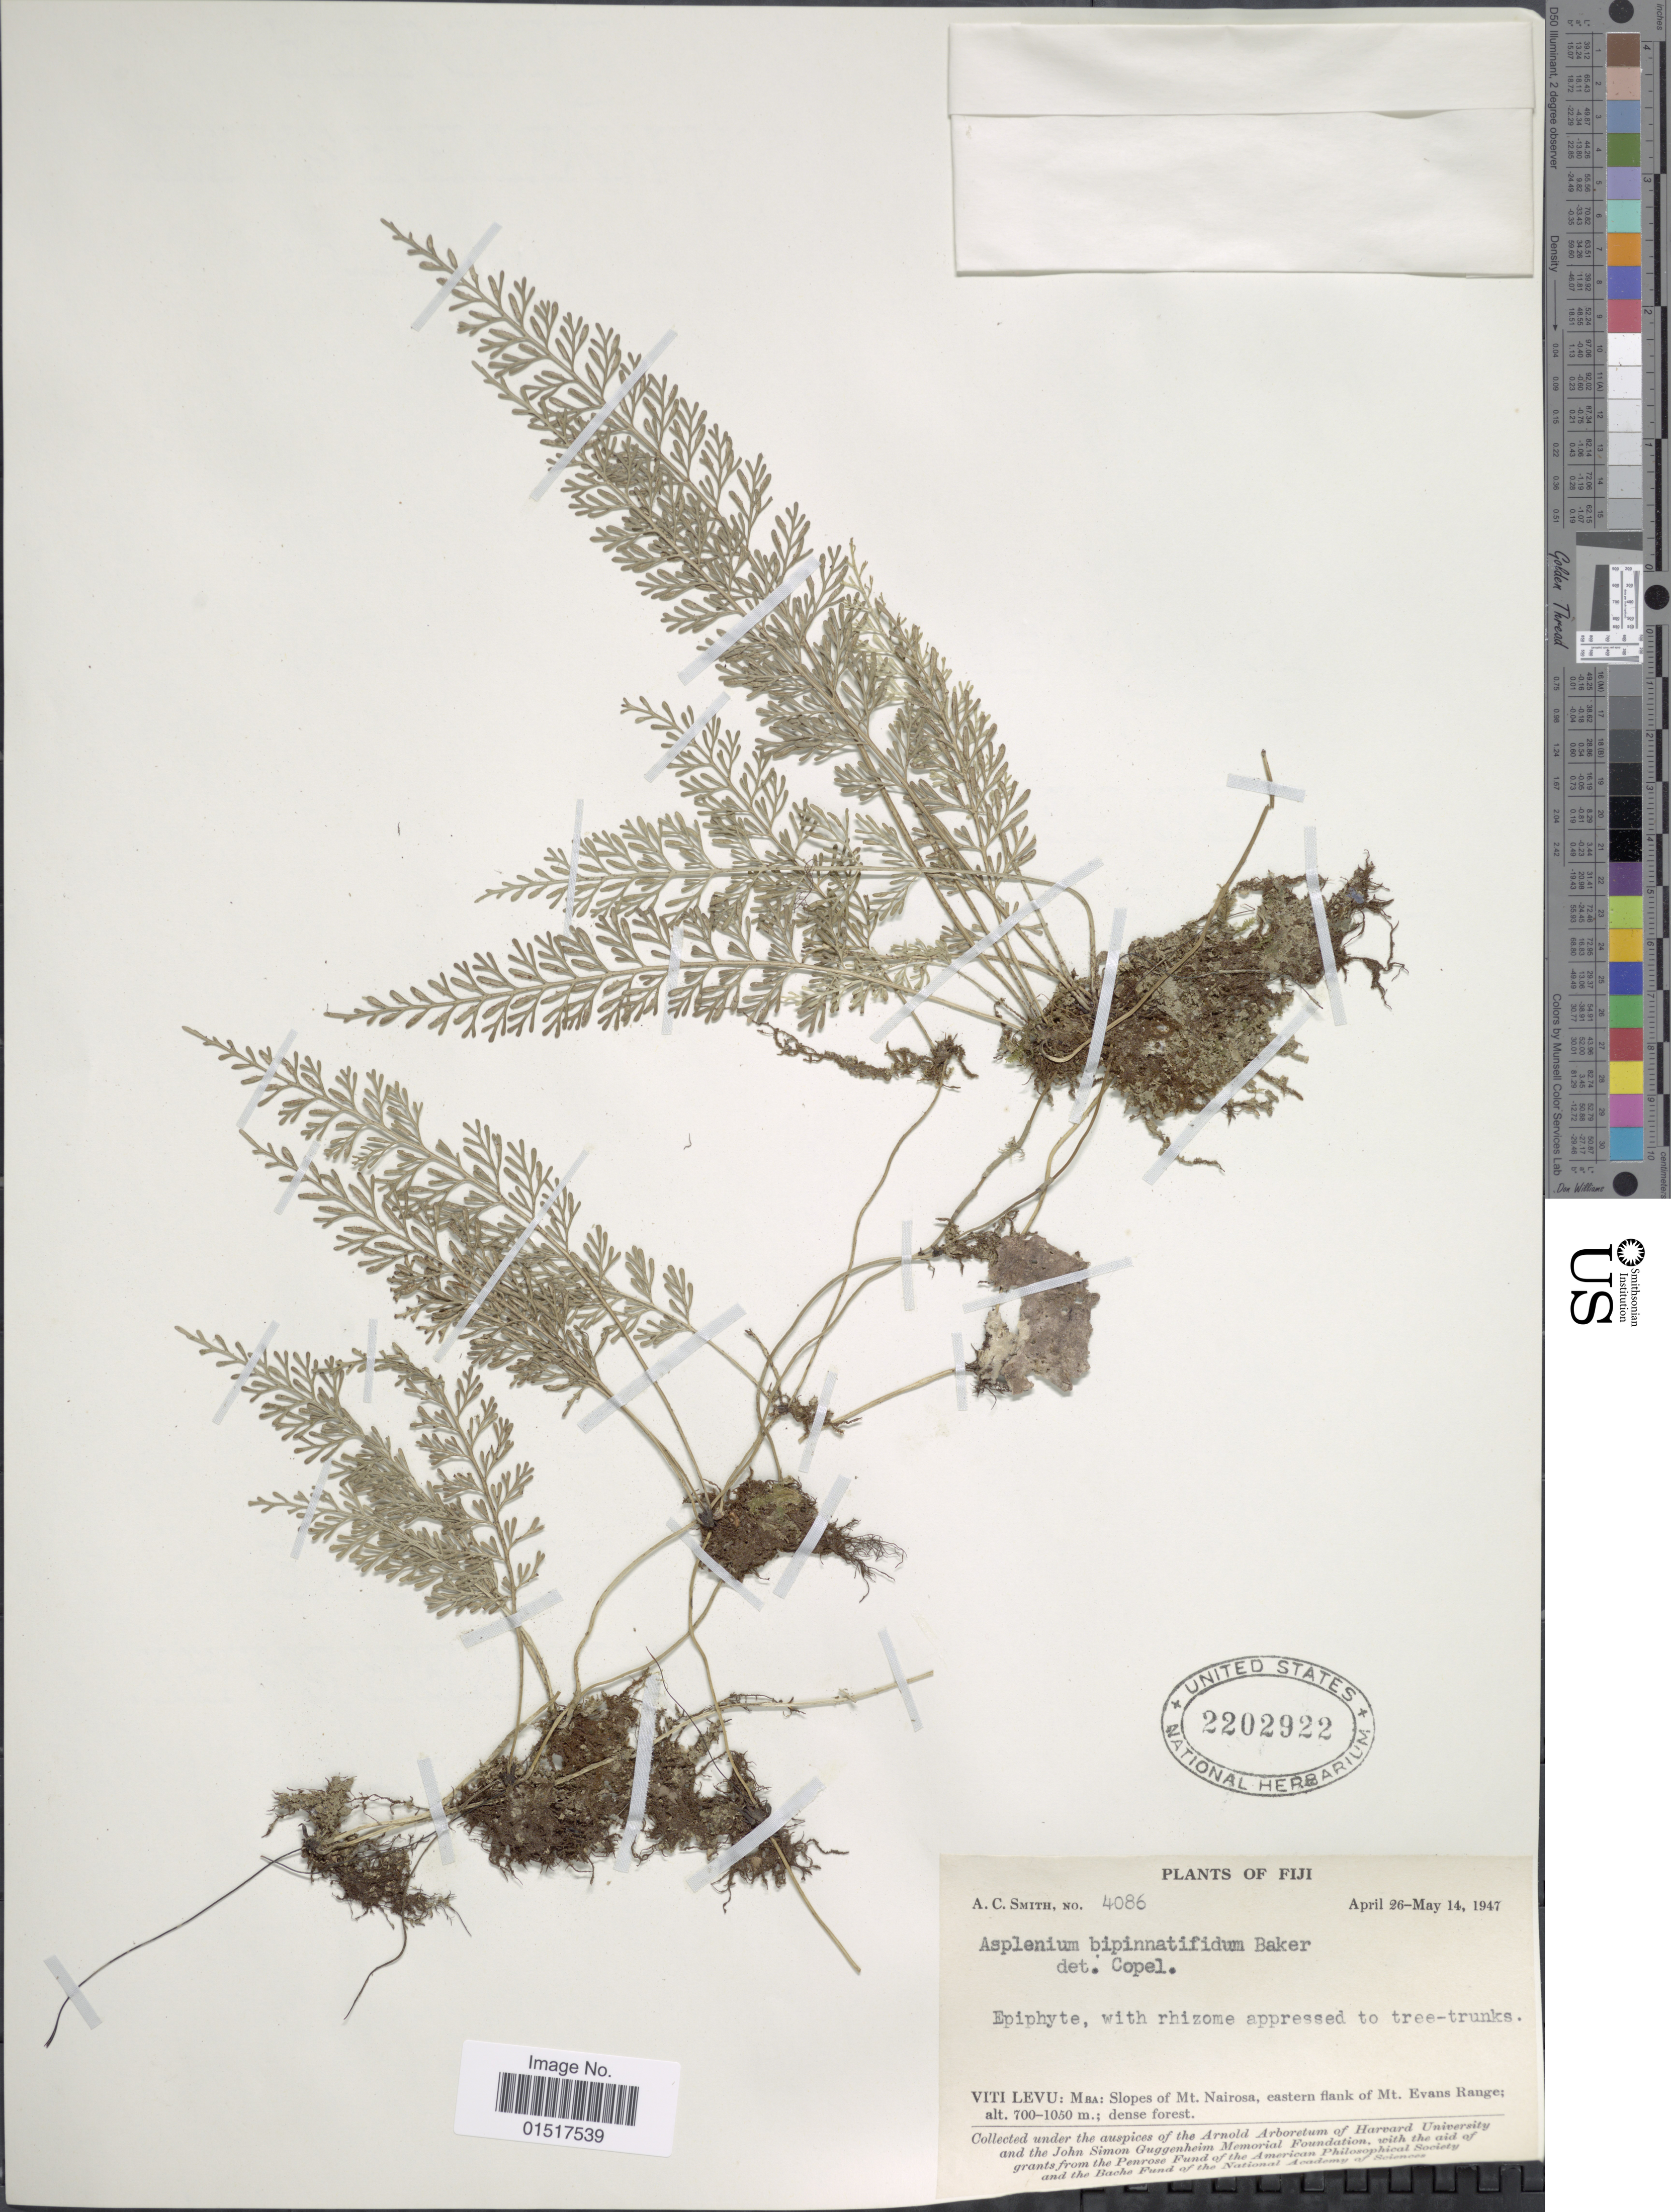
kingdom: Plantae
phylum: Tracheophyta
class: Polypodiopsida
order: Polypodiales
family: Aspleniaceae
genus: Asplenium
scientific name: Asplenium bipinnatifidum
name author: Baker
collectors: A. C. Smith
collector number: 4086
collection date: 1947-04-26/1947-05-14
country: Fiji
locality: Viti Levu: Mba: Slopes of Mt. Nairosa, eastern flank of Mt. Evans Range.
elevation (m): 700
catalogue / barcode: US 2202922